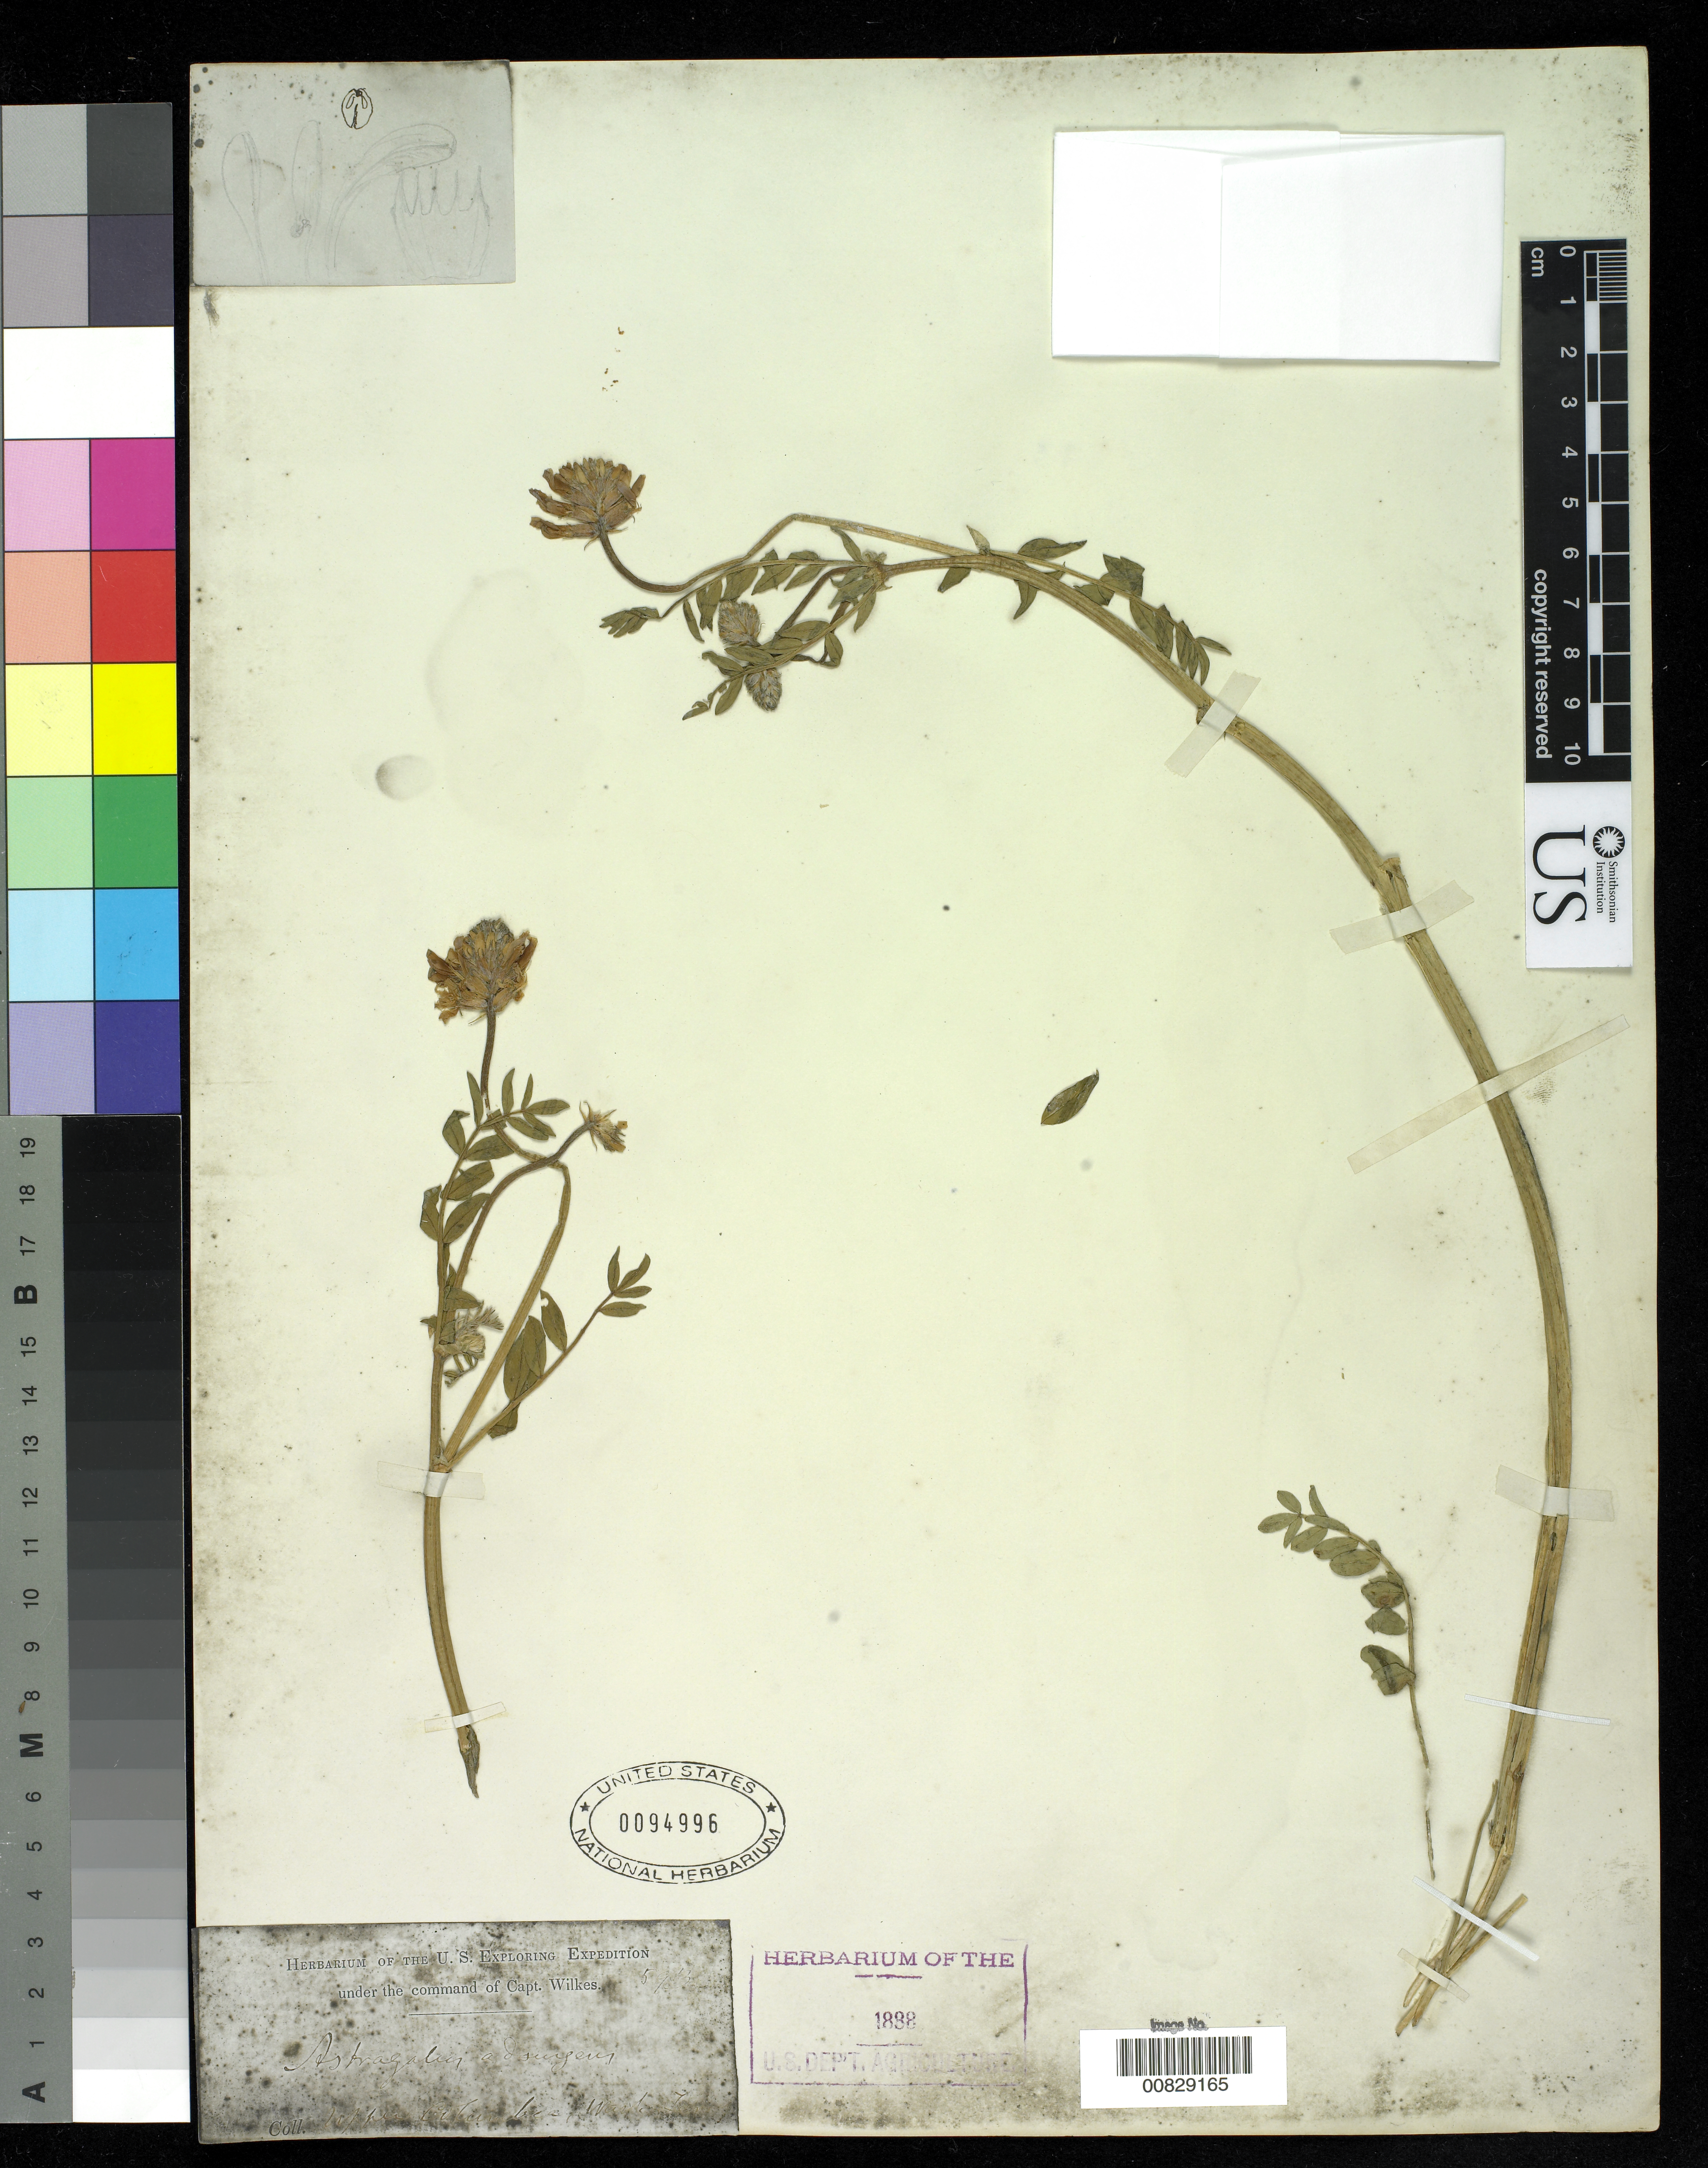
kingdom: Plantae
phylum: Tracheophyta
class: Magnoliopsida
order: Fabales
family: Fabaceae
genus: Astragalus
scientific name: Astragalus adsurgens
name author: Pall.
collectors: Wilkes Explor. Exped.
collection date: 1838/1842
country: United States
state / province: Washington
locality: Upper Columbia, Wash. Terr.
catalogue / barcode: US 94996